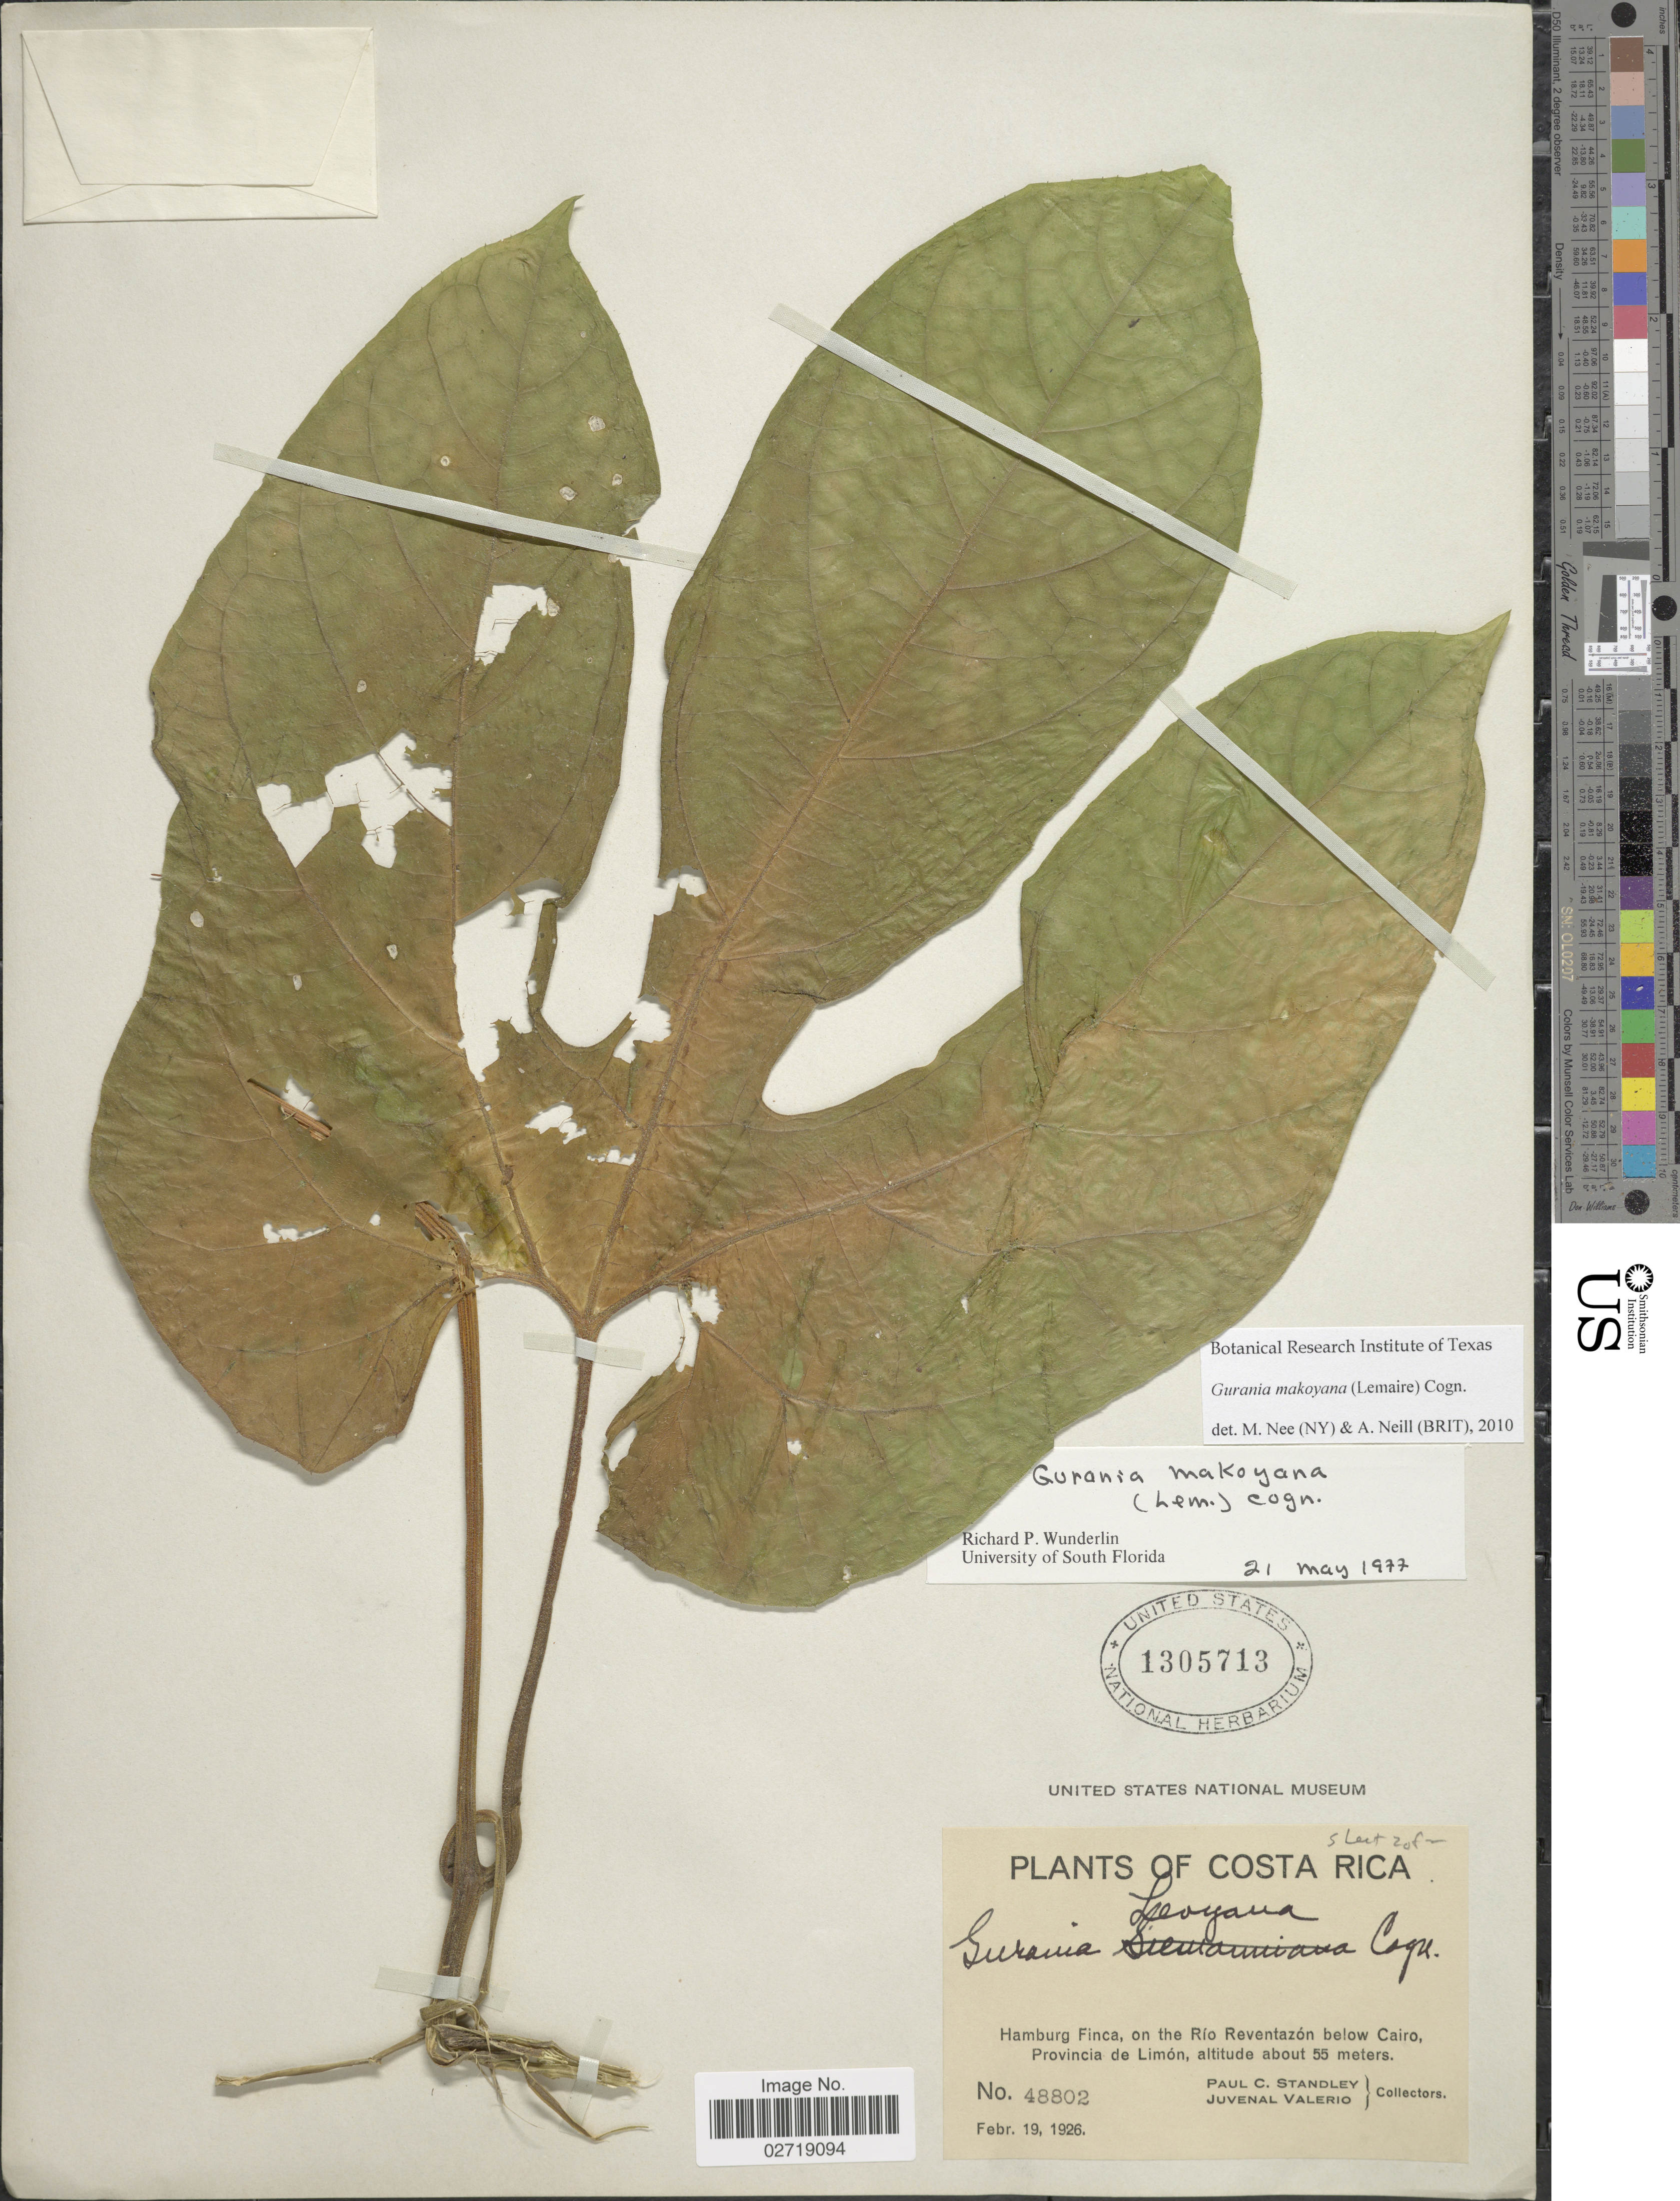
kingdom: Plantae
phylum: Tracheophyta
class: Magnoliopsida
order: Cucurbitales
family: Cucurbitaceae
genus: Gurania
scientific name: Gurania makoyana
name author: (Lem.) Cogn.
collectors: P. C. Standley & J. Valerio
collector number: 48802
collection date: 1926-02-19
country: Costa Rica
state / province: Limón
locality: Hamburg Finca, on the Rio Reventazon below Cairo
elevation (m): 55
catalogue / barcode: US 1305713